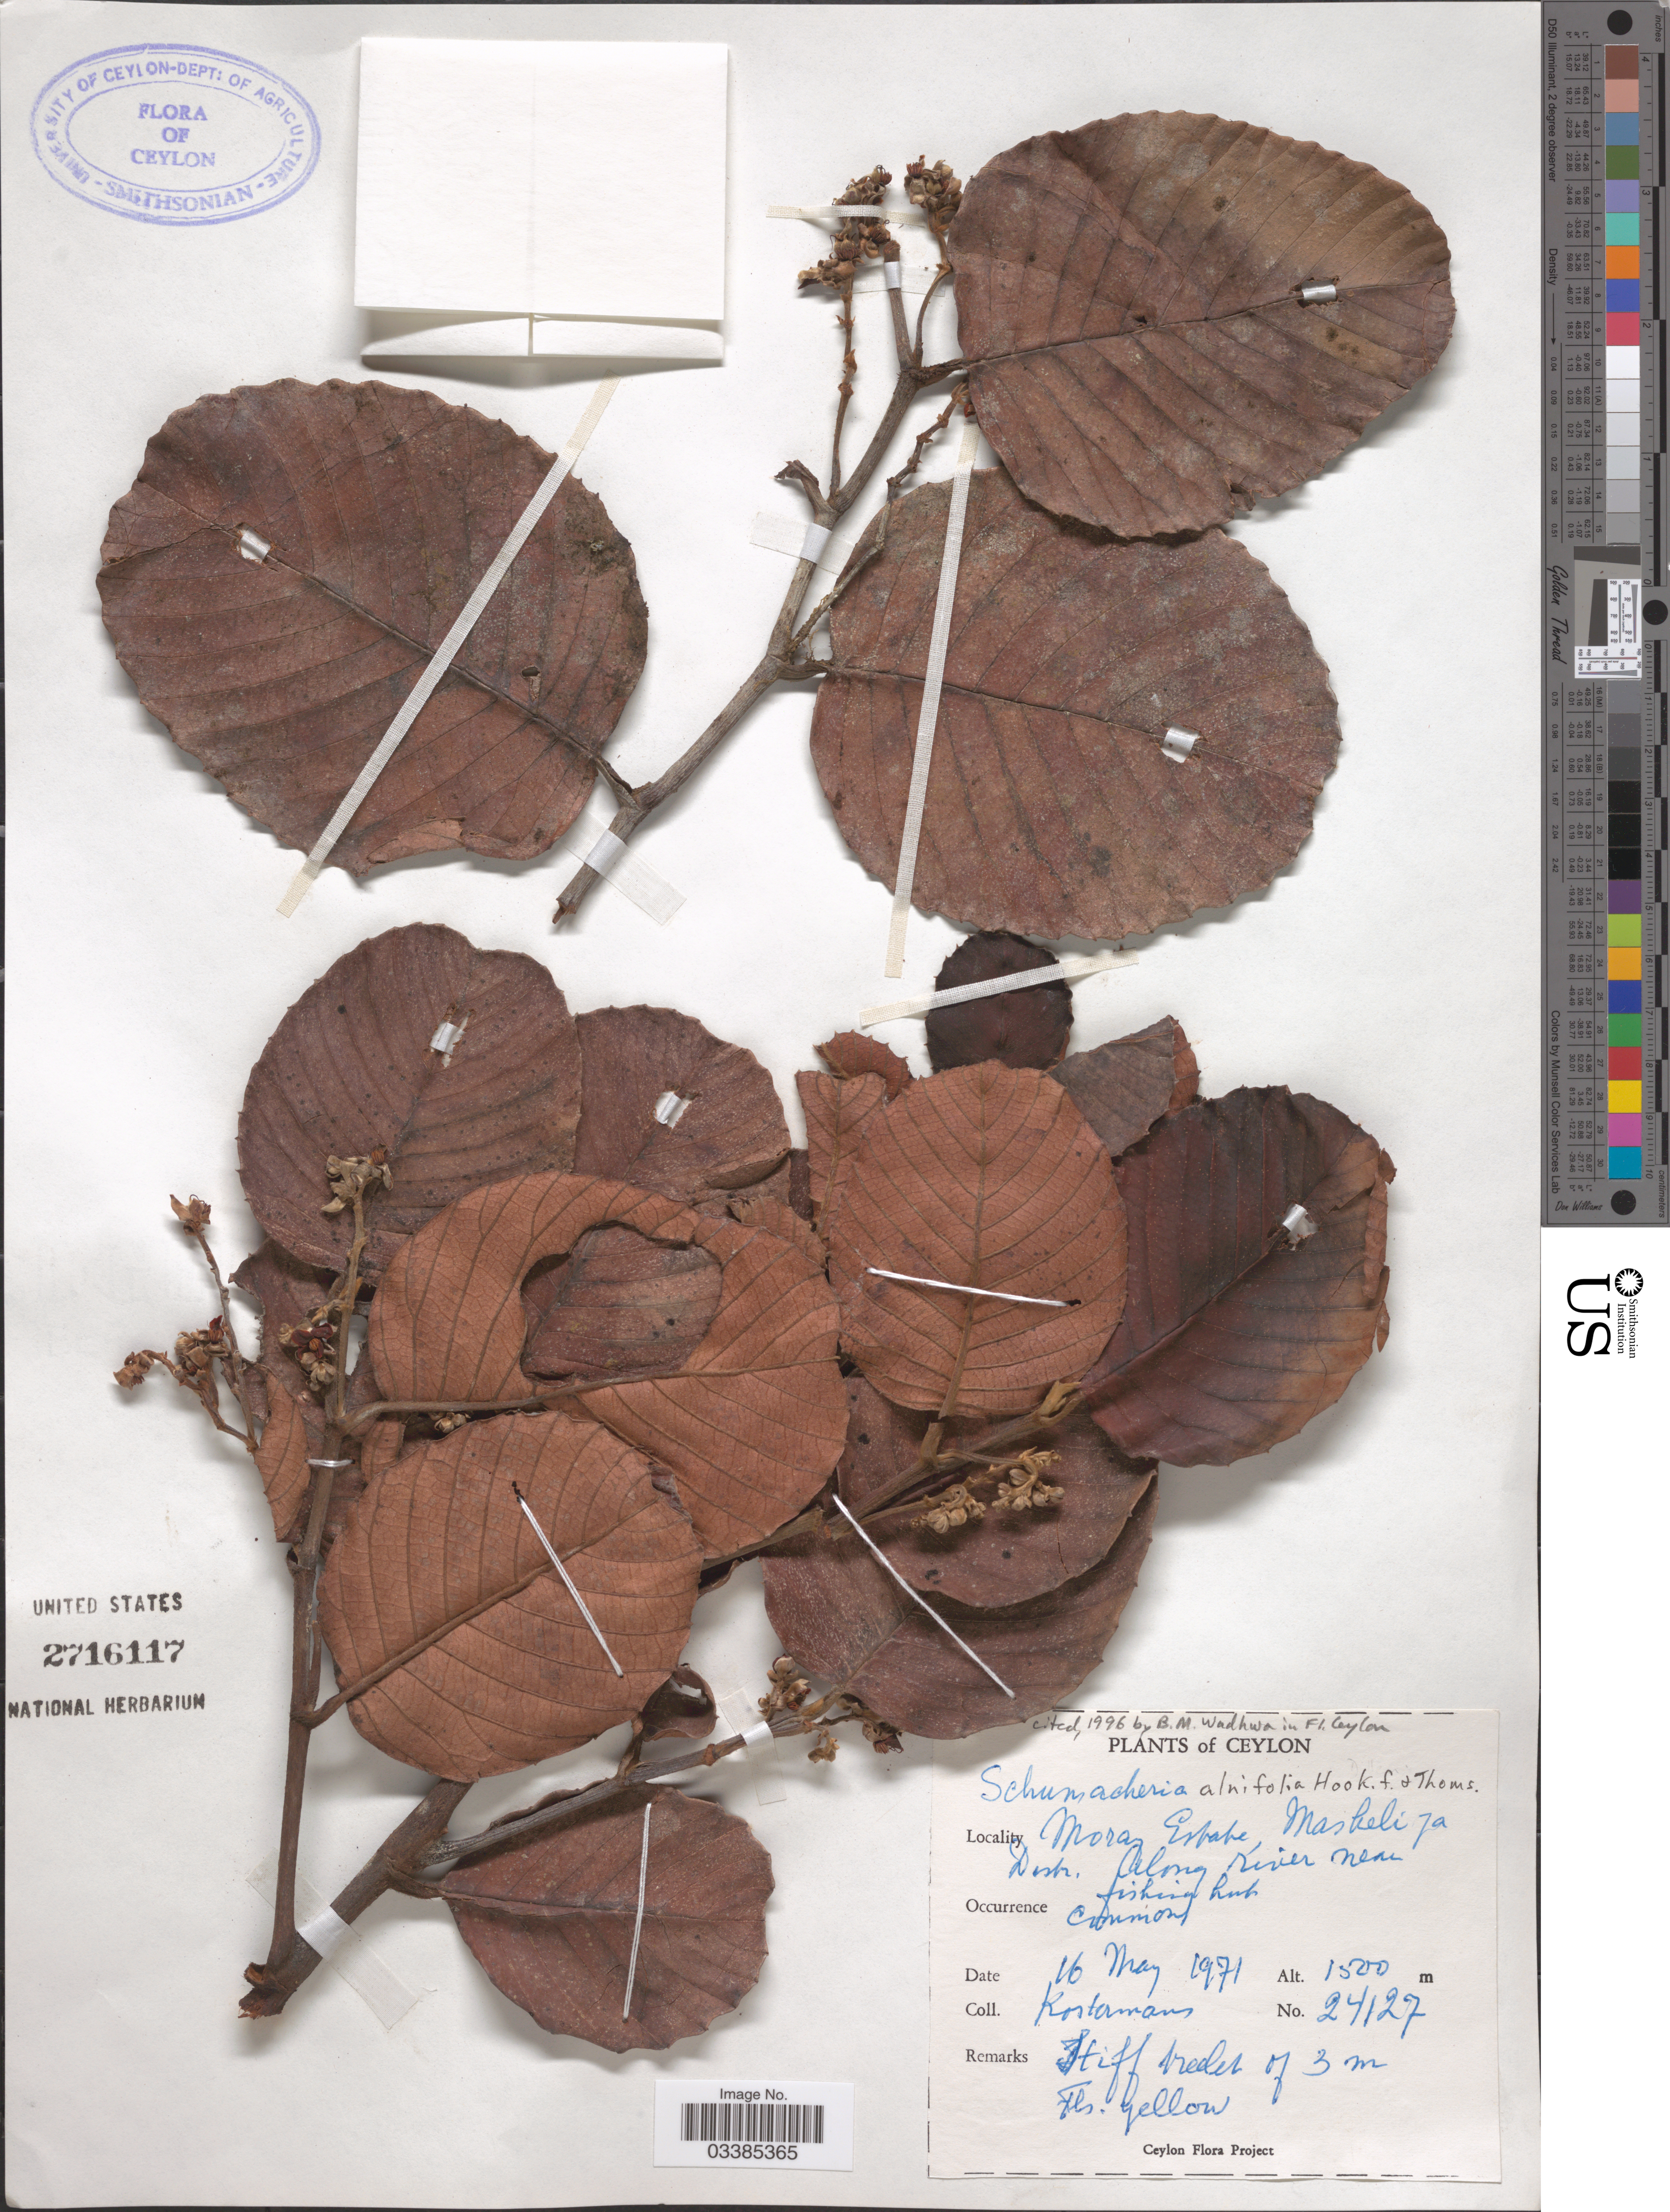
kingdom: Plantae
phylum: Tracheophyta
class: Magnoliopsida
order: Dilleniales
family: Dilleniaceae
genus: Schumacheria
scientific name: Schumacheria alnifolia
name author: Hook. f. & Thomson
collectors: Kostermans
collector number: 24127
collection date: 1971-05-16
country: Sri Lanka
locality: Ceylon. Moray Estate, Maskeliya Distr. Along river near fishing hut.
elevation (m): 1500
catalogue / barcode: US 2716117